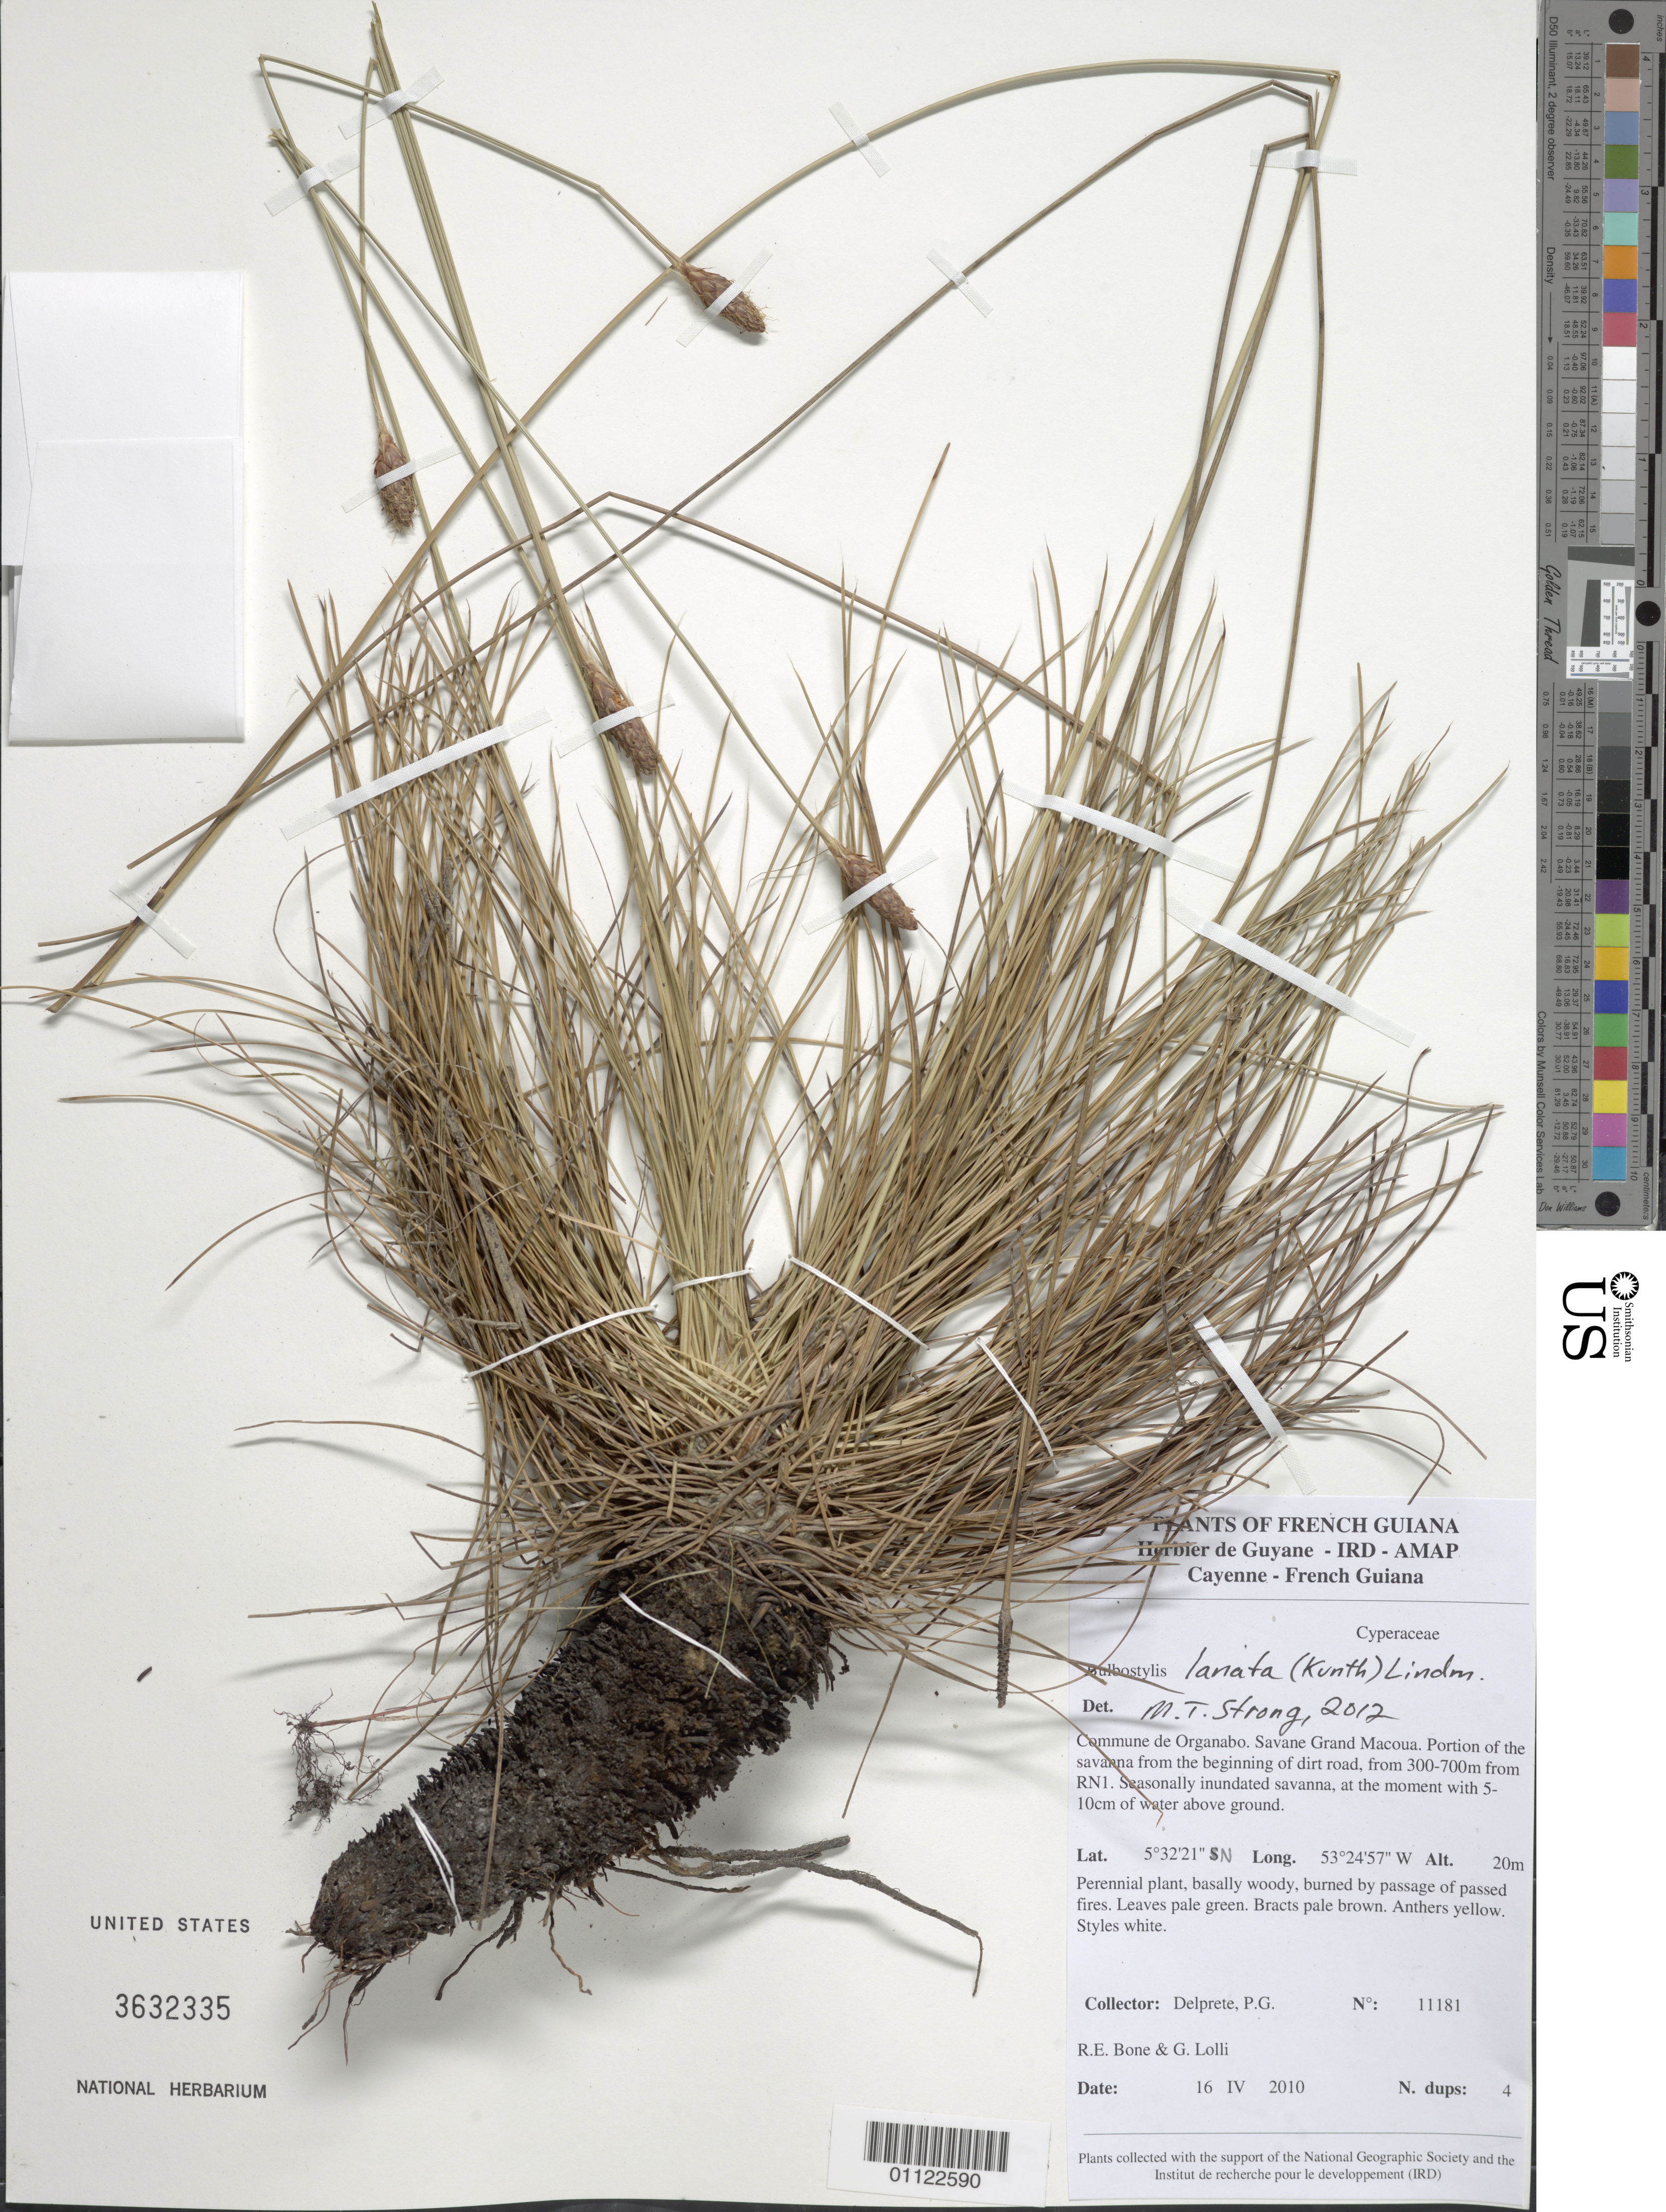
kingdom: Plantae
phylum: Tracheophyta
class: Liliopsida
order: Poales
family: Cyperaceae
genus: Bulbostylis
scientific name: Bulbostylis lanata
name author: (Kunth) Lindm.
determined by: Strong, M. T., (US), Smithsonian Institution - National Museum of Natural History (UNITED STATES)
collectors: P. G. Delprete, R. Bone & G. Lolli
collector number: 11181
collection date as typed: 16-Apr-10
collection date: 1910-04-16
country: French Guiana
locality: Commune de Oraganabo. Savane Grand Macoua. Portion of the savanna from the beginning of dirt road, from 300-700m from RN1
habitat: Seasonally inundated savanna, at the moement with 5-10cm of water above ground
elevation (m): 20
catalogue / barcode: US 3632335